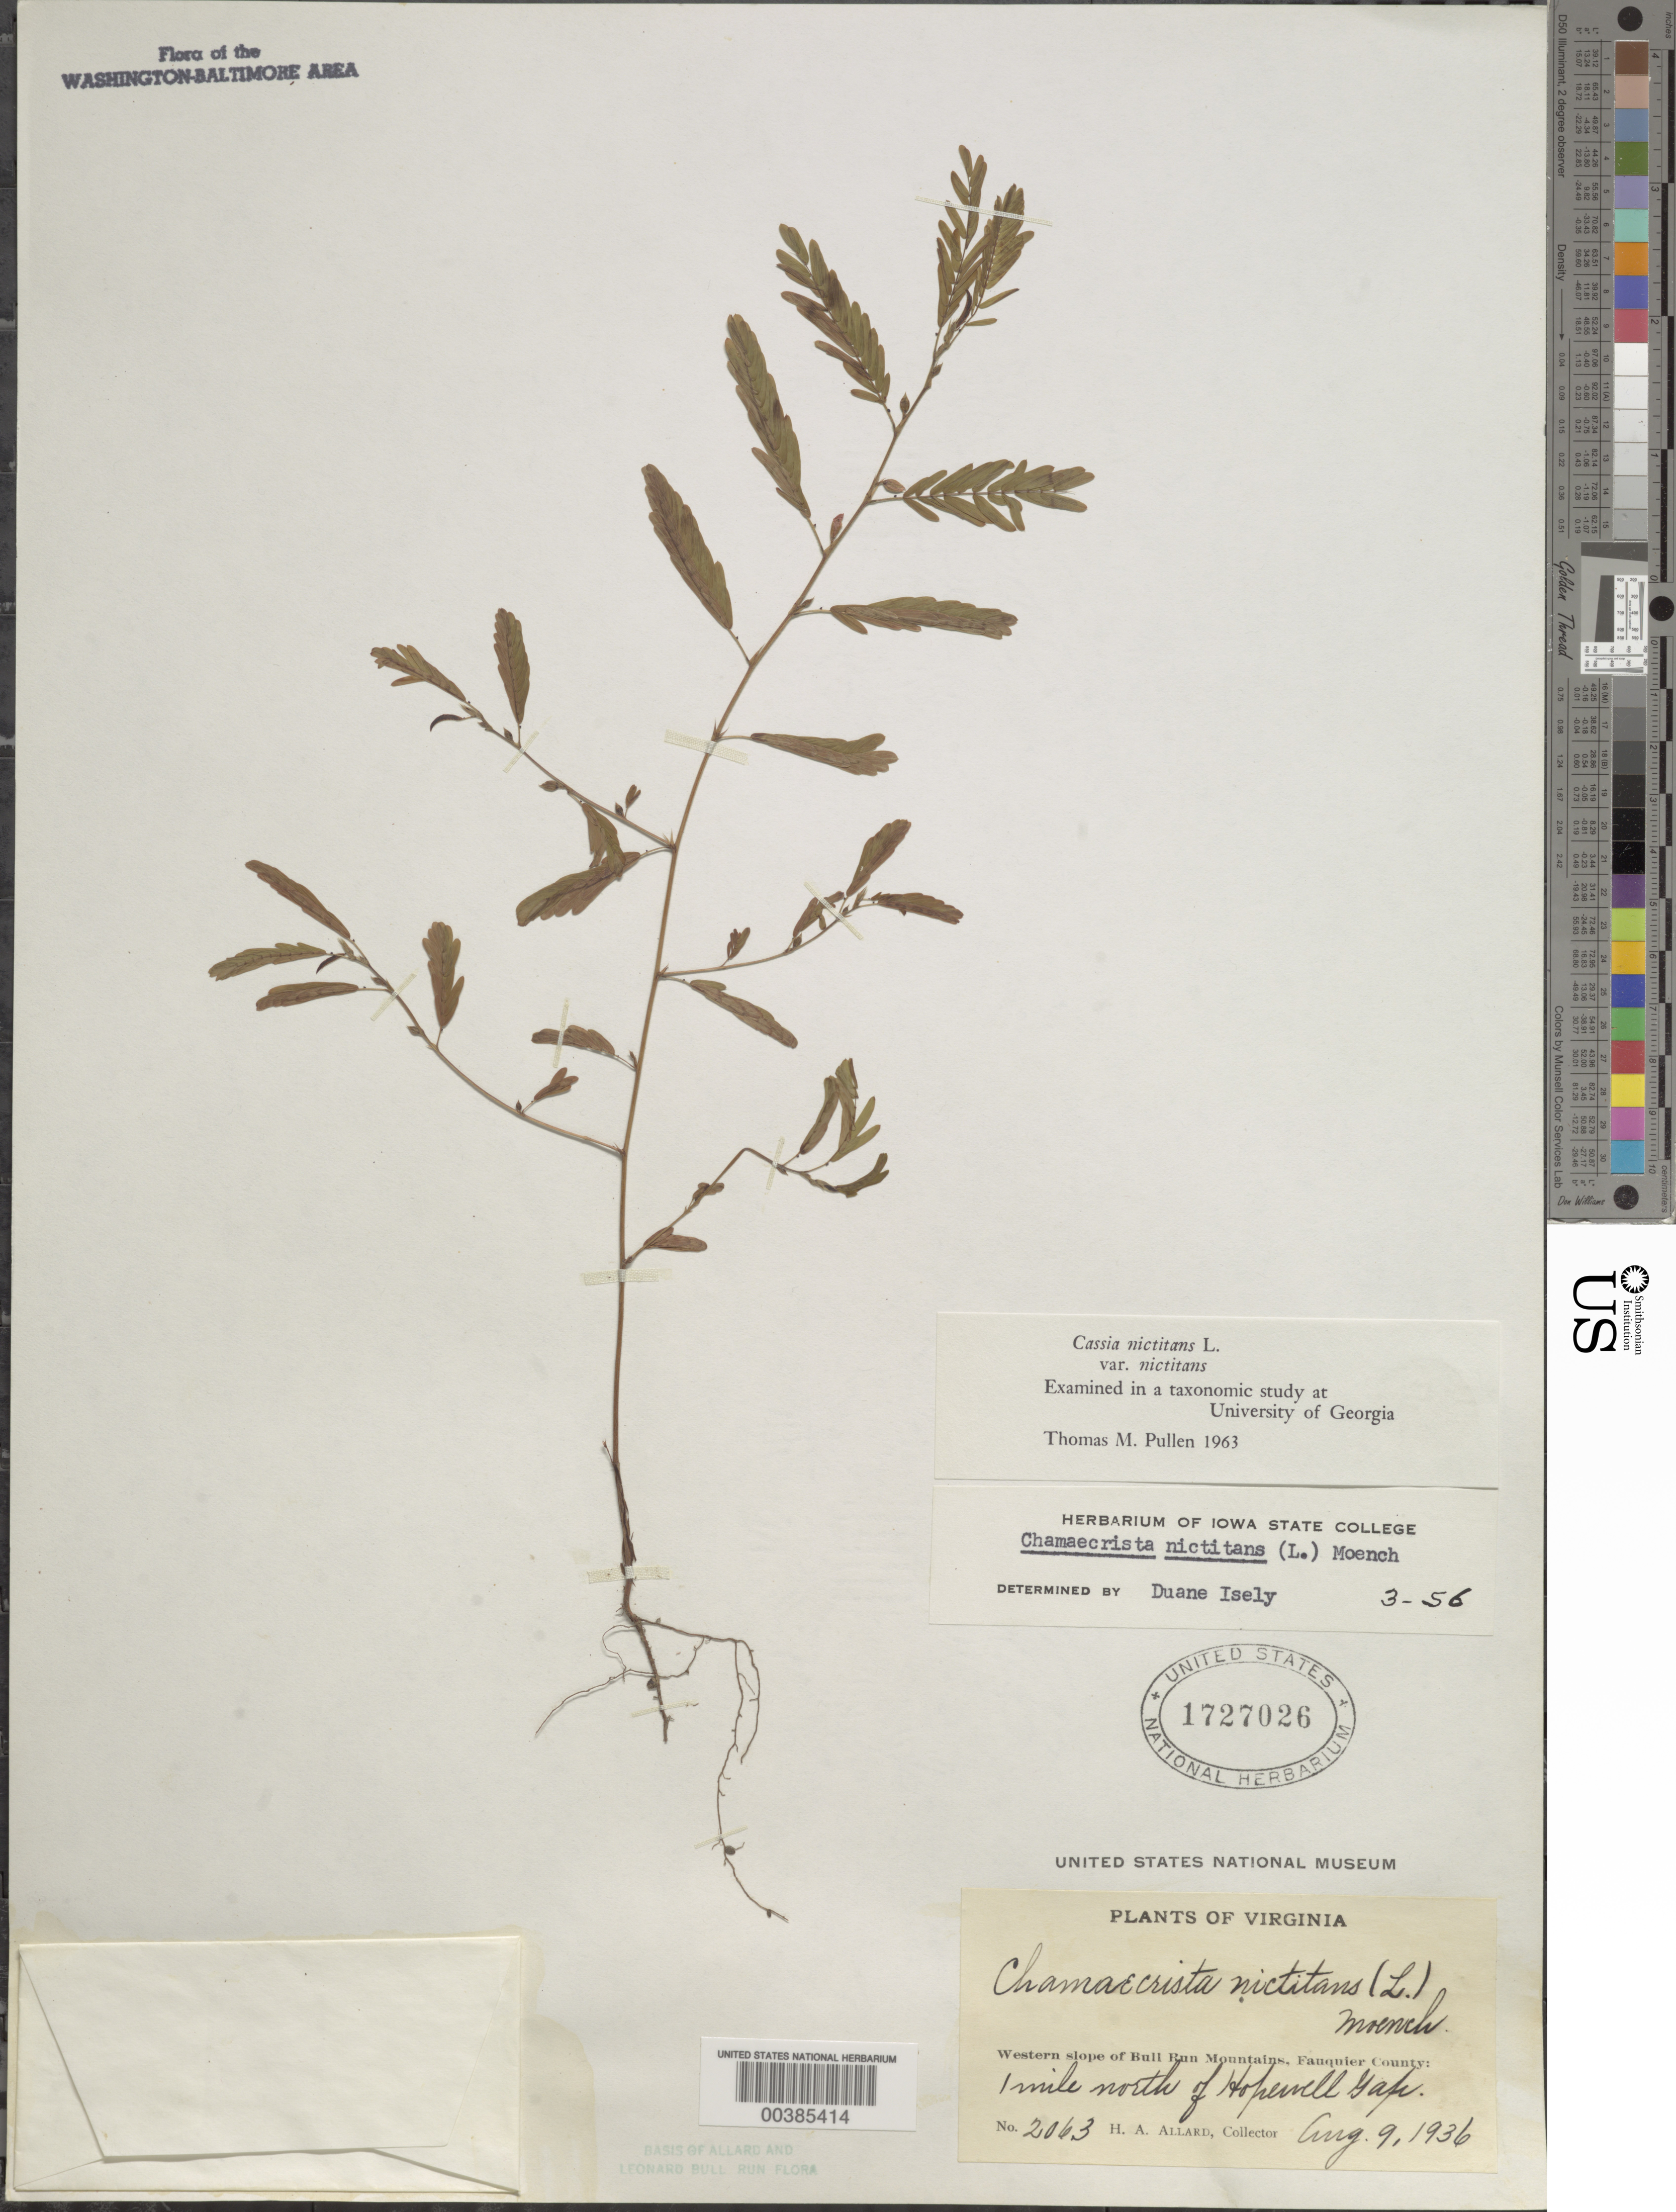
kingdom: Plantae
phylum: Tracheophyta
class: Magnoliopsida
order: Fabales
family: Fabaceae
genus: Chamaecrista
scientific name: Chamaecrista nictitans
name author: (L.) Moench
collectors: H. A. Allard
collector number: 2063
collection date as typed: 09 Aug 1936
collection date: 1936-08-09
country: United States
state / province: Virginia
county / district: Fauquier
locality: North of Hopewell Gap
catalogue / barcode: US 1727026